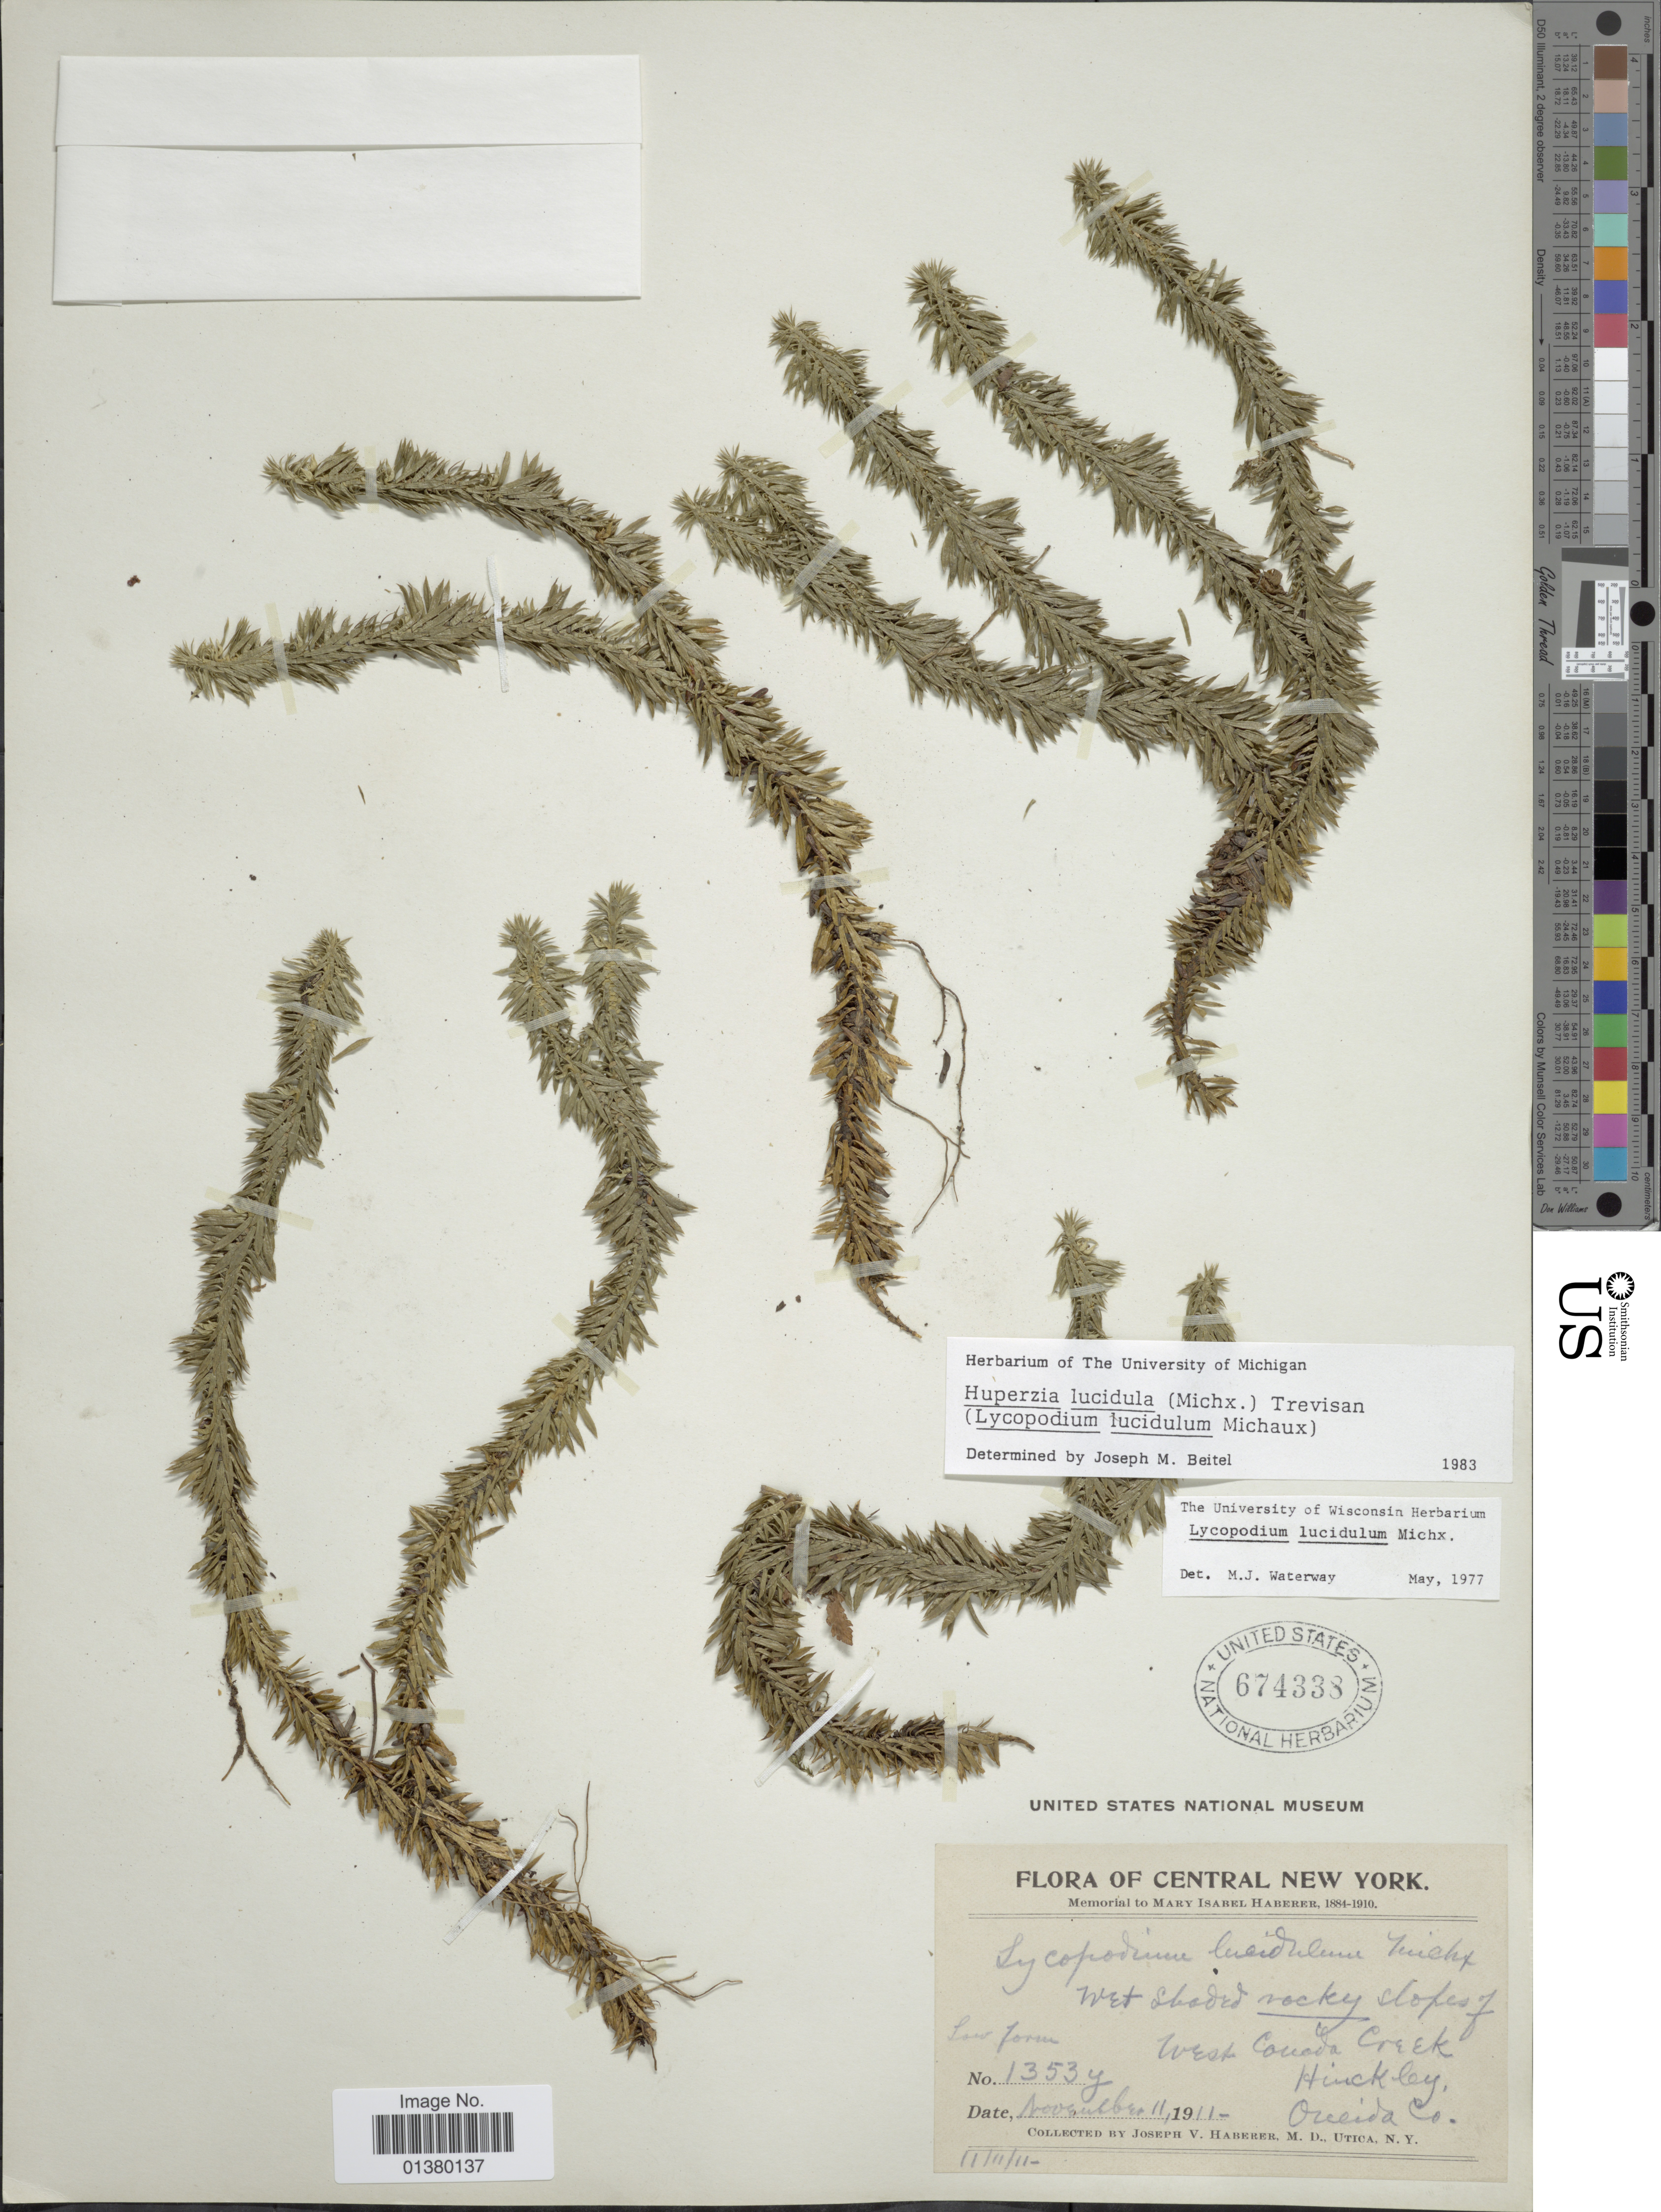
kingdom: Plantae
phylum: Tracheophyta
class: Lycopodiopsida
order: Lycopodiales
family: Lycopodiaceae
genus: Huperzia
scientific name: Huperzia lucidula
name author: (Michx.) Trevis.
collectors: J. V. Haberer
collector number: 1353 y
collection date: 1911-11-11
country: United States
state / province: New York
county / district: Oneida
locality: Central New York, West Canada Creek Hinckley, Oneida Co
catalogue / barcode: US 674338